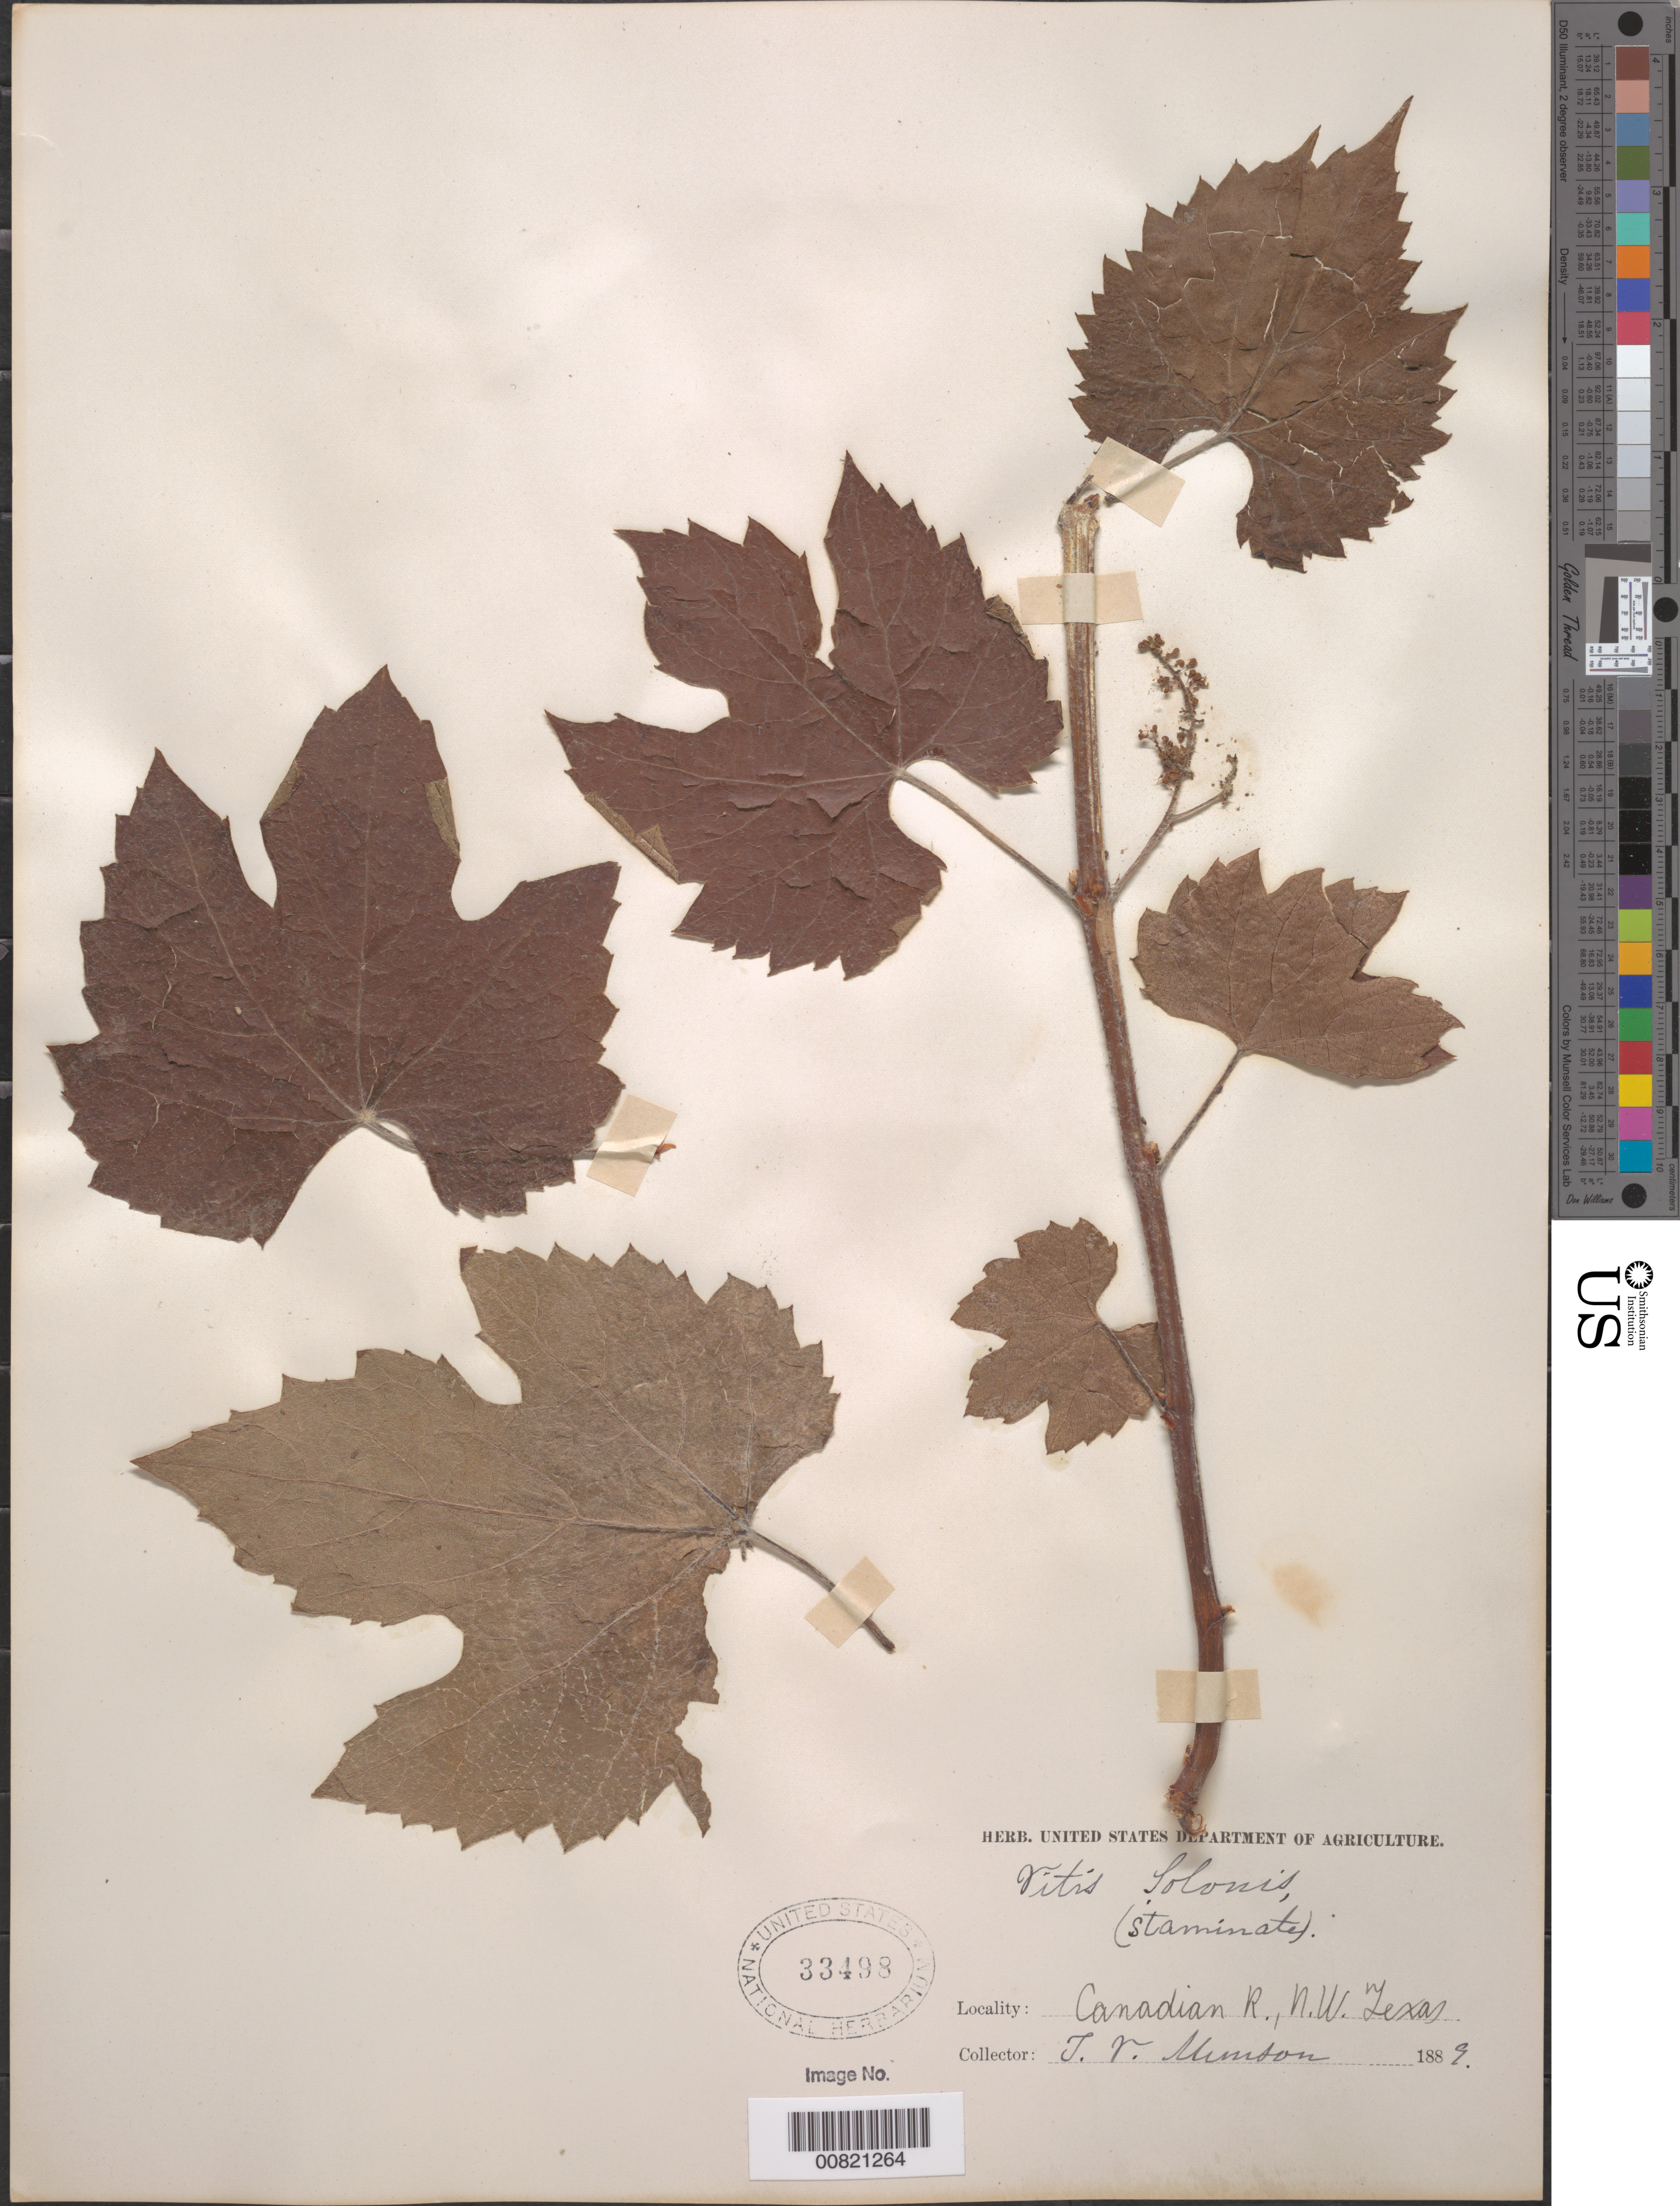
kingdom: Plantae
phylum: Tracheophyta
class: Magnoliopsida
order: Vitales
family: Vitaceae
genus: Vitis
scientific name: Vitis solonis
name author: Planch.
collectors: T. V. Munson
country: United States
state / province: Texas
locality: Canadian River. NW Texas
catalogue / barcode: US 33498